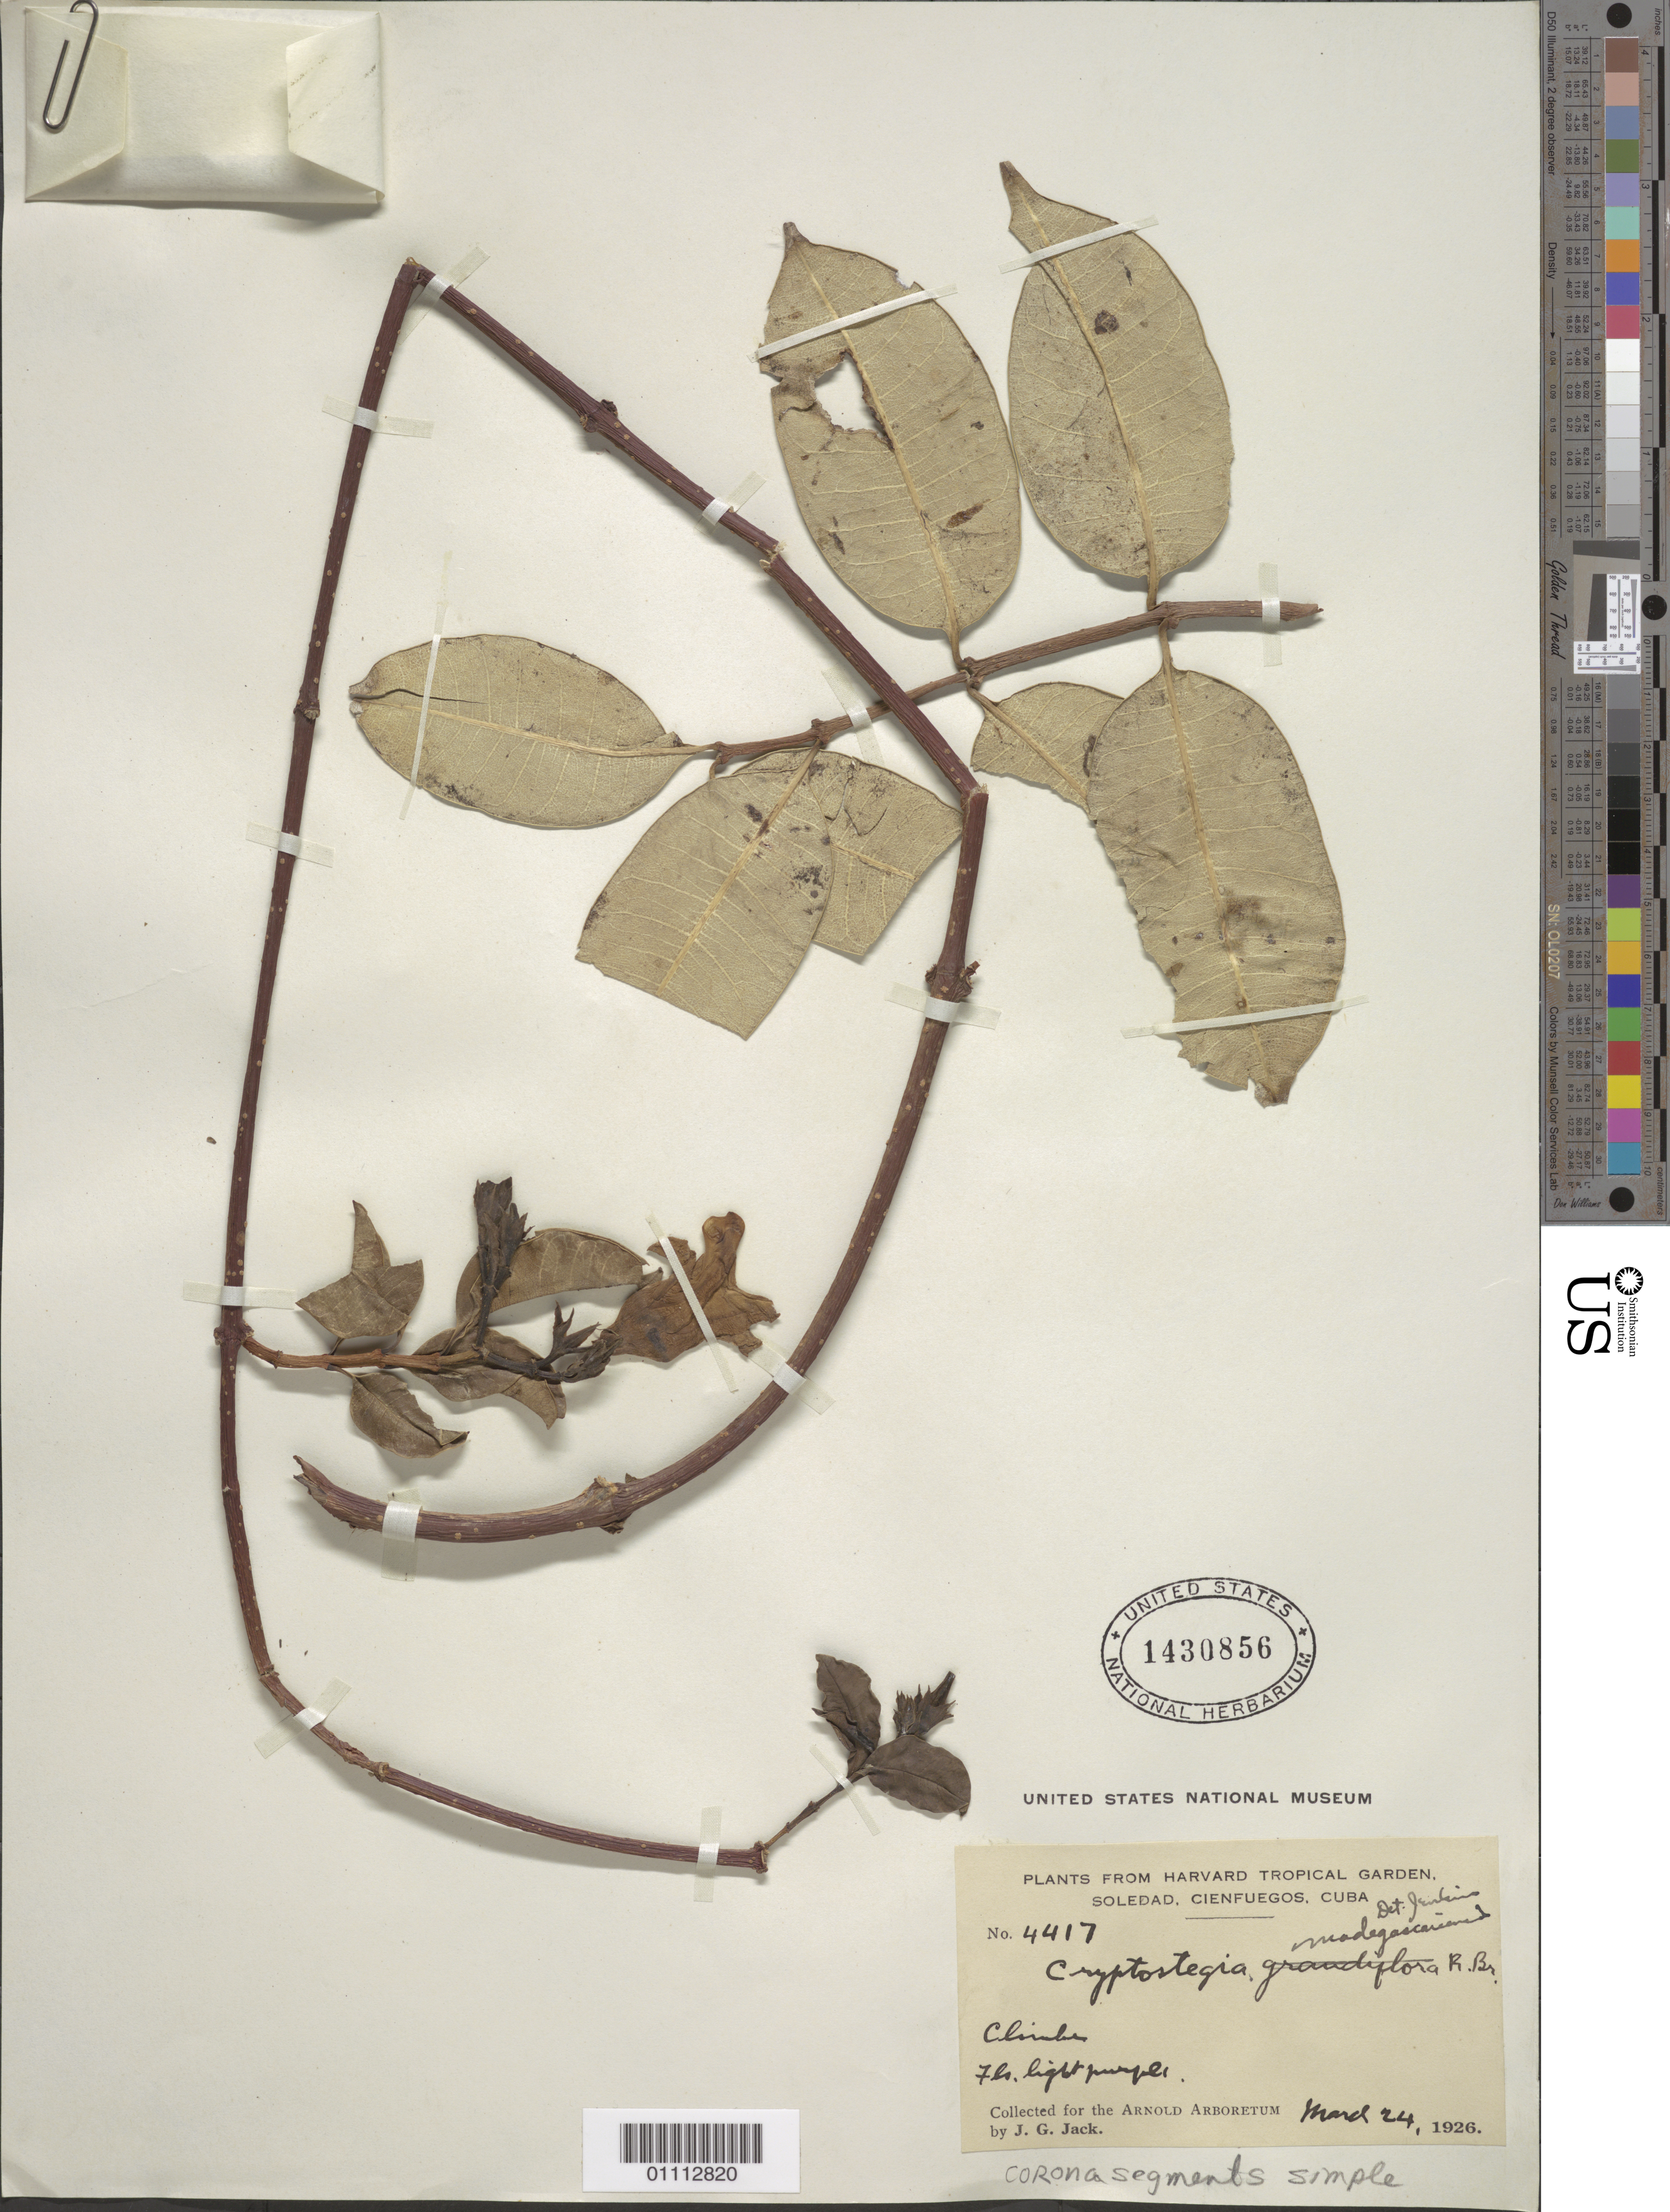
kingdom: Plantae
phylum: Tracheophyta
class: Magnoliopsida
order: Gentianales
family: Apocynaceae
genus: Cryptostegia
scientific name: Cryptostegia madagascariensis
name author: Bojer ex Decne.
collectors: J. G. Jack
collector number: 4417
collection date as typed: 24 Mar 1926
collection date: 1926-03-24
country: Cuba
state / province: Cienfuegos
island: Cuba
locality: Soledad, Cienfuegos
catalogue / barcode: US 1430856